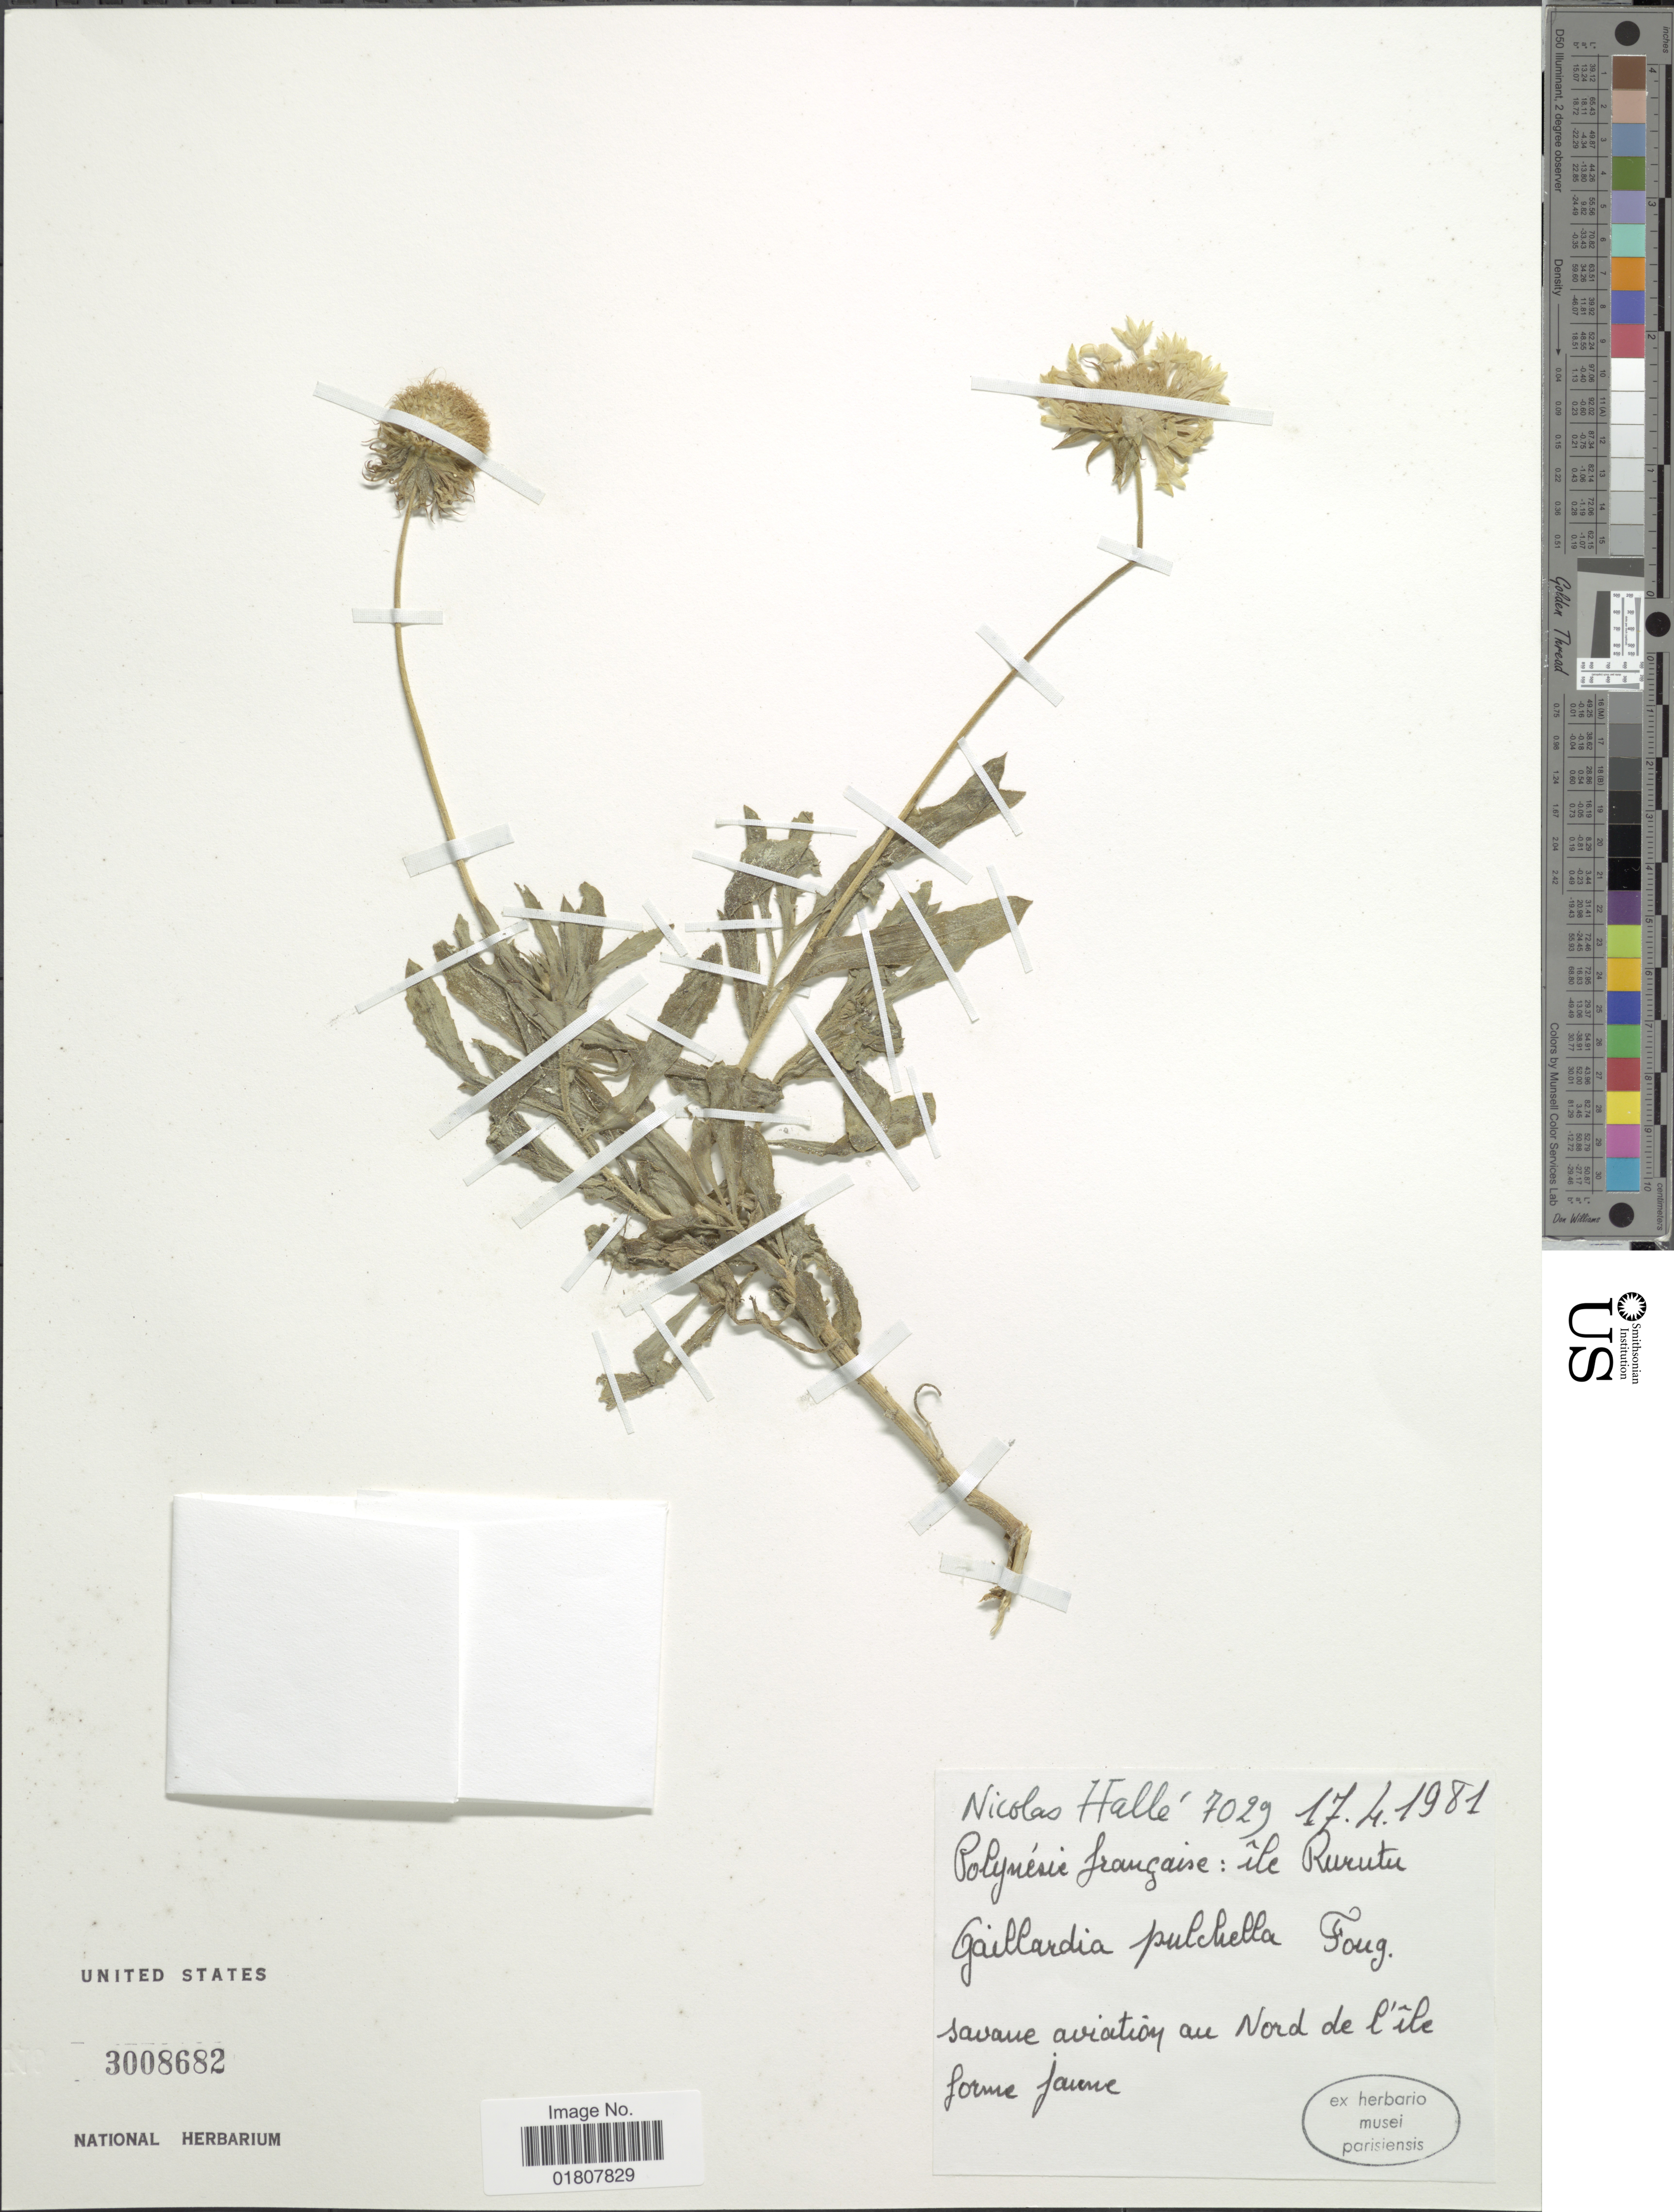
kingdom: Plantae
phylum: Tracheophyta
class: Magnoliopsida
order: Asterales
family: Asteraceae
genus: Gaillardia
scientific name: Gaillardia pulchella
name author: Foug.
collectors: N. Hallé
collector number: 7029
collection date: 1981-04-17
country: French Polynesia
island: Rurutu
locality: Ile Rurutu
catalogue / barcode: US 3008682